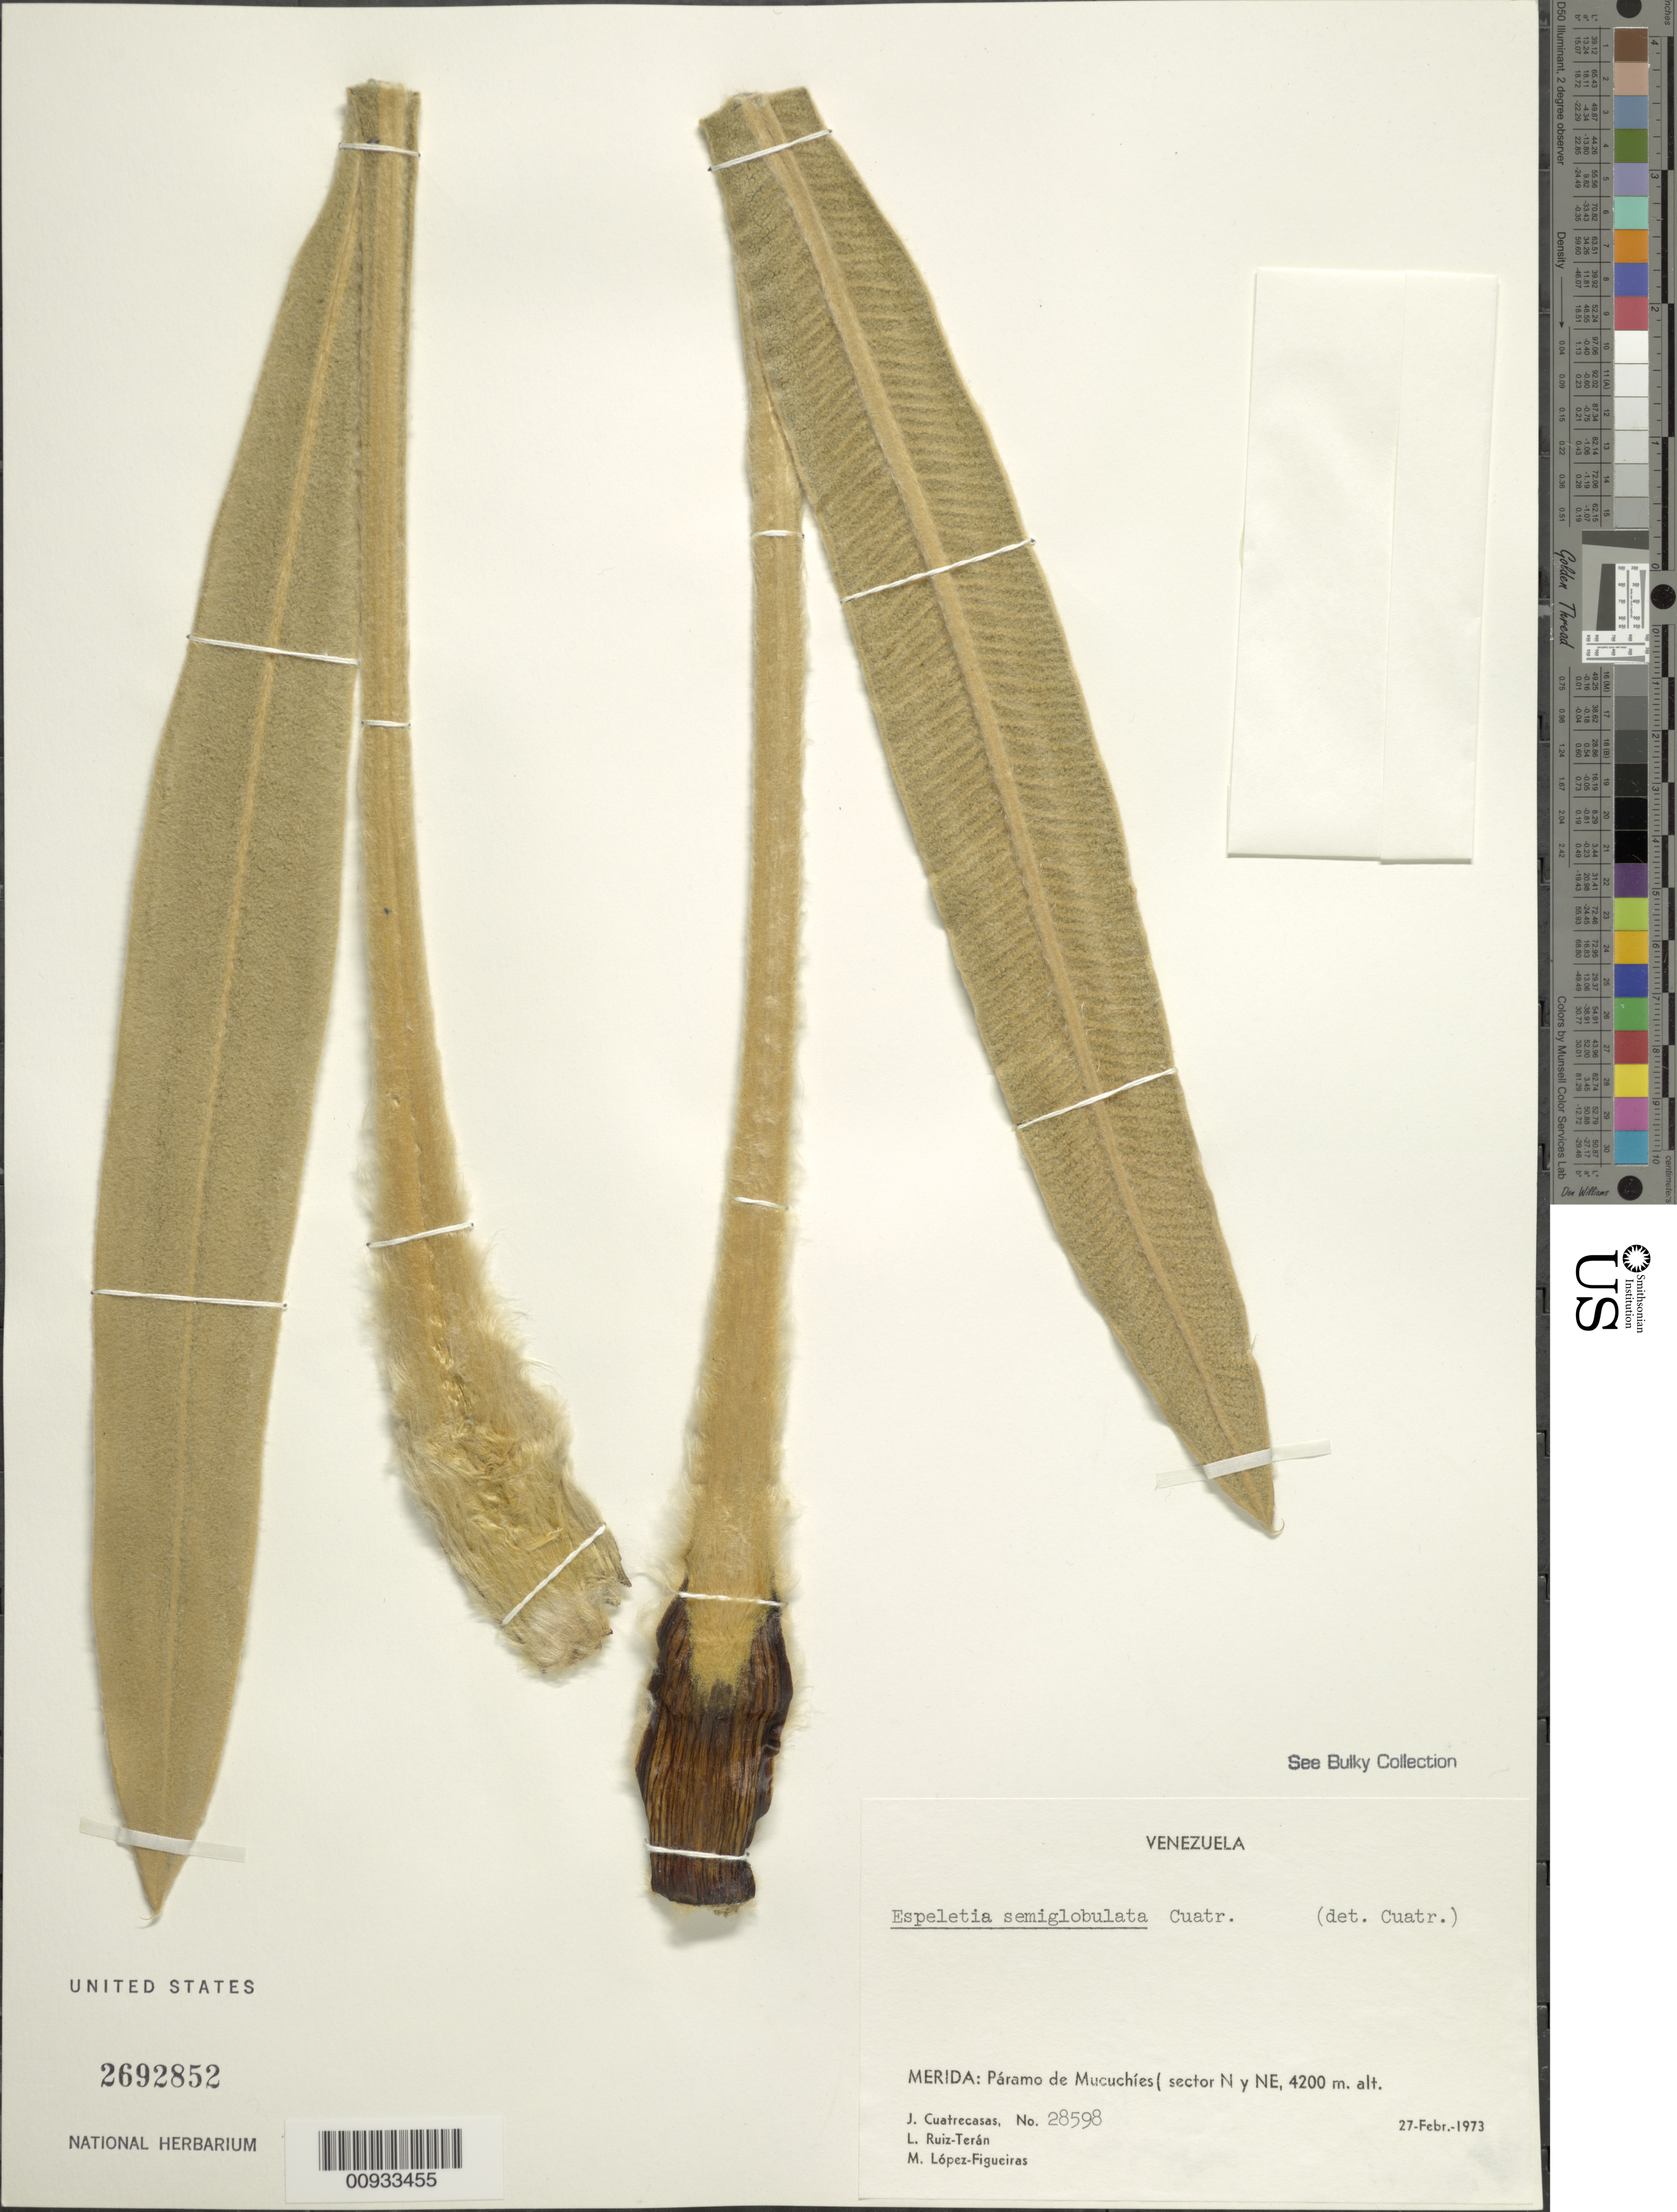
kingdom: Plantae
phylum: Tracheophyta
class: Magnoliopsida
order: Asterales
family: Asteraceae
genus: Espeletia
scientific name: Espeletia semiglobulata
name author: Cuatrec.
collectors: J. Cuatrecasas, L. E. Ruíz-Terán & M. López Figueiras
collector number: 28598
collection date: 1973-02-27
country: Venezuela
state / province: Mérida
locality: Paramo de Mucuchies (sector N y NE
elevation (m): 4200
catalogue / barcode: US 2692852